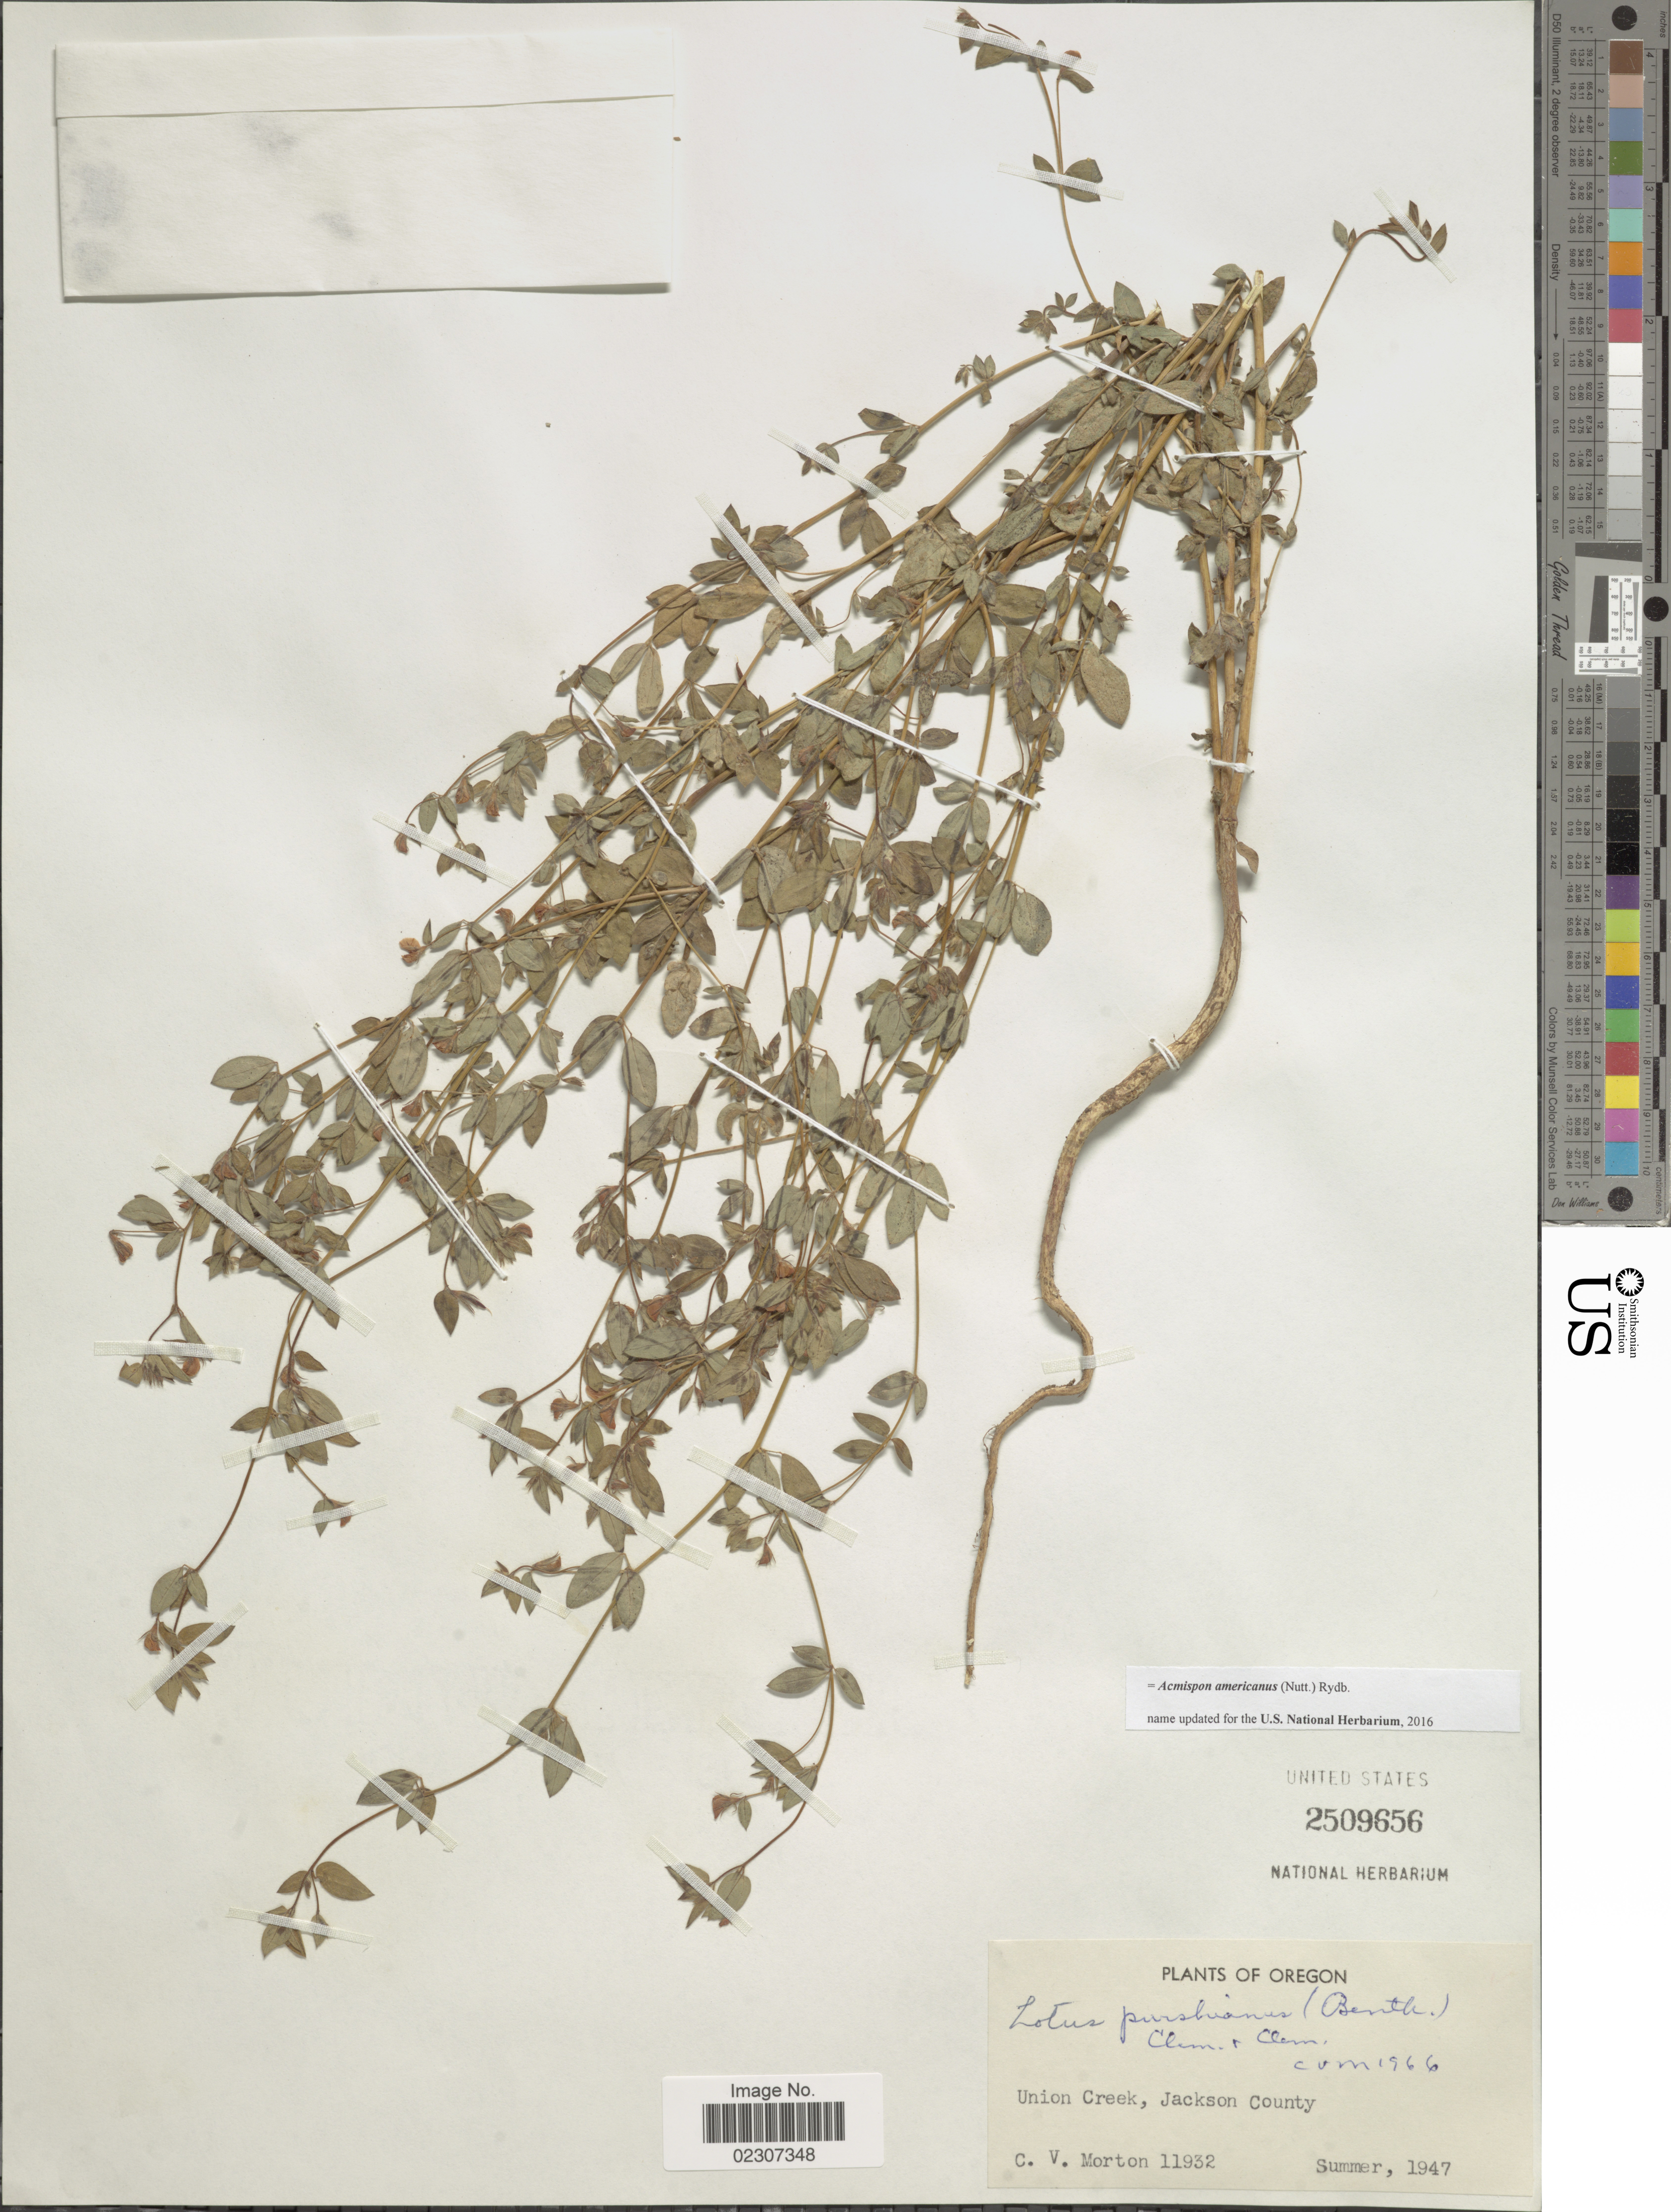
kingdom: Plantae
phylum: Tracheophyta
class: Magnoliopsida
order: Fabales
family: Fabaceae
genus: Acmispon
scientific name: Acmispon americanus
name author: (Nutt.) Rydb.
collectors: C. V. Morton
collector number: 11932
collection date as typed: Summer 1947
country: United States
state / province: Oregon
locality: Oregon, Union Creek, Jackson County.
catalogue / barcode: US 2509656